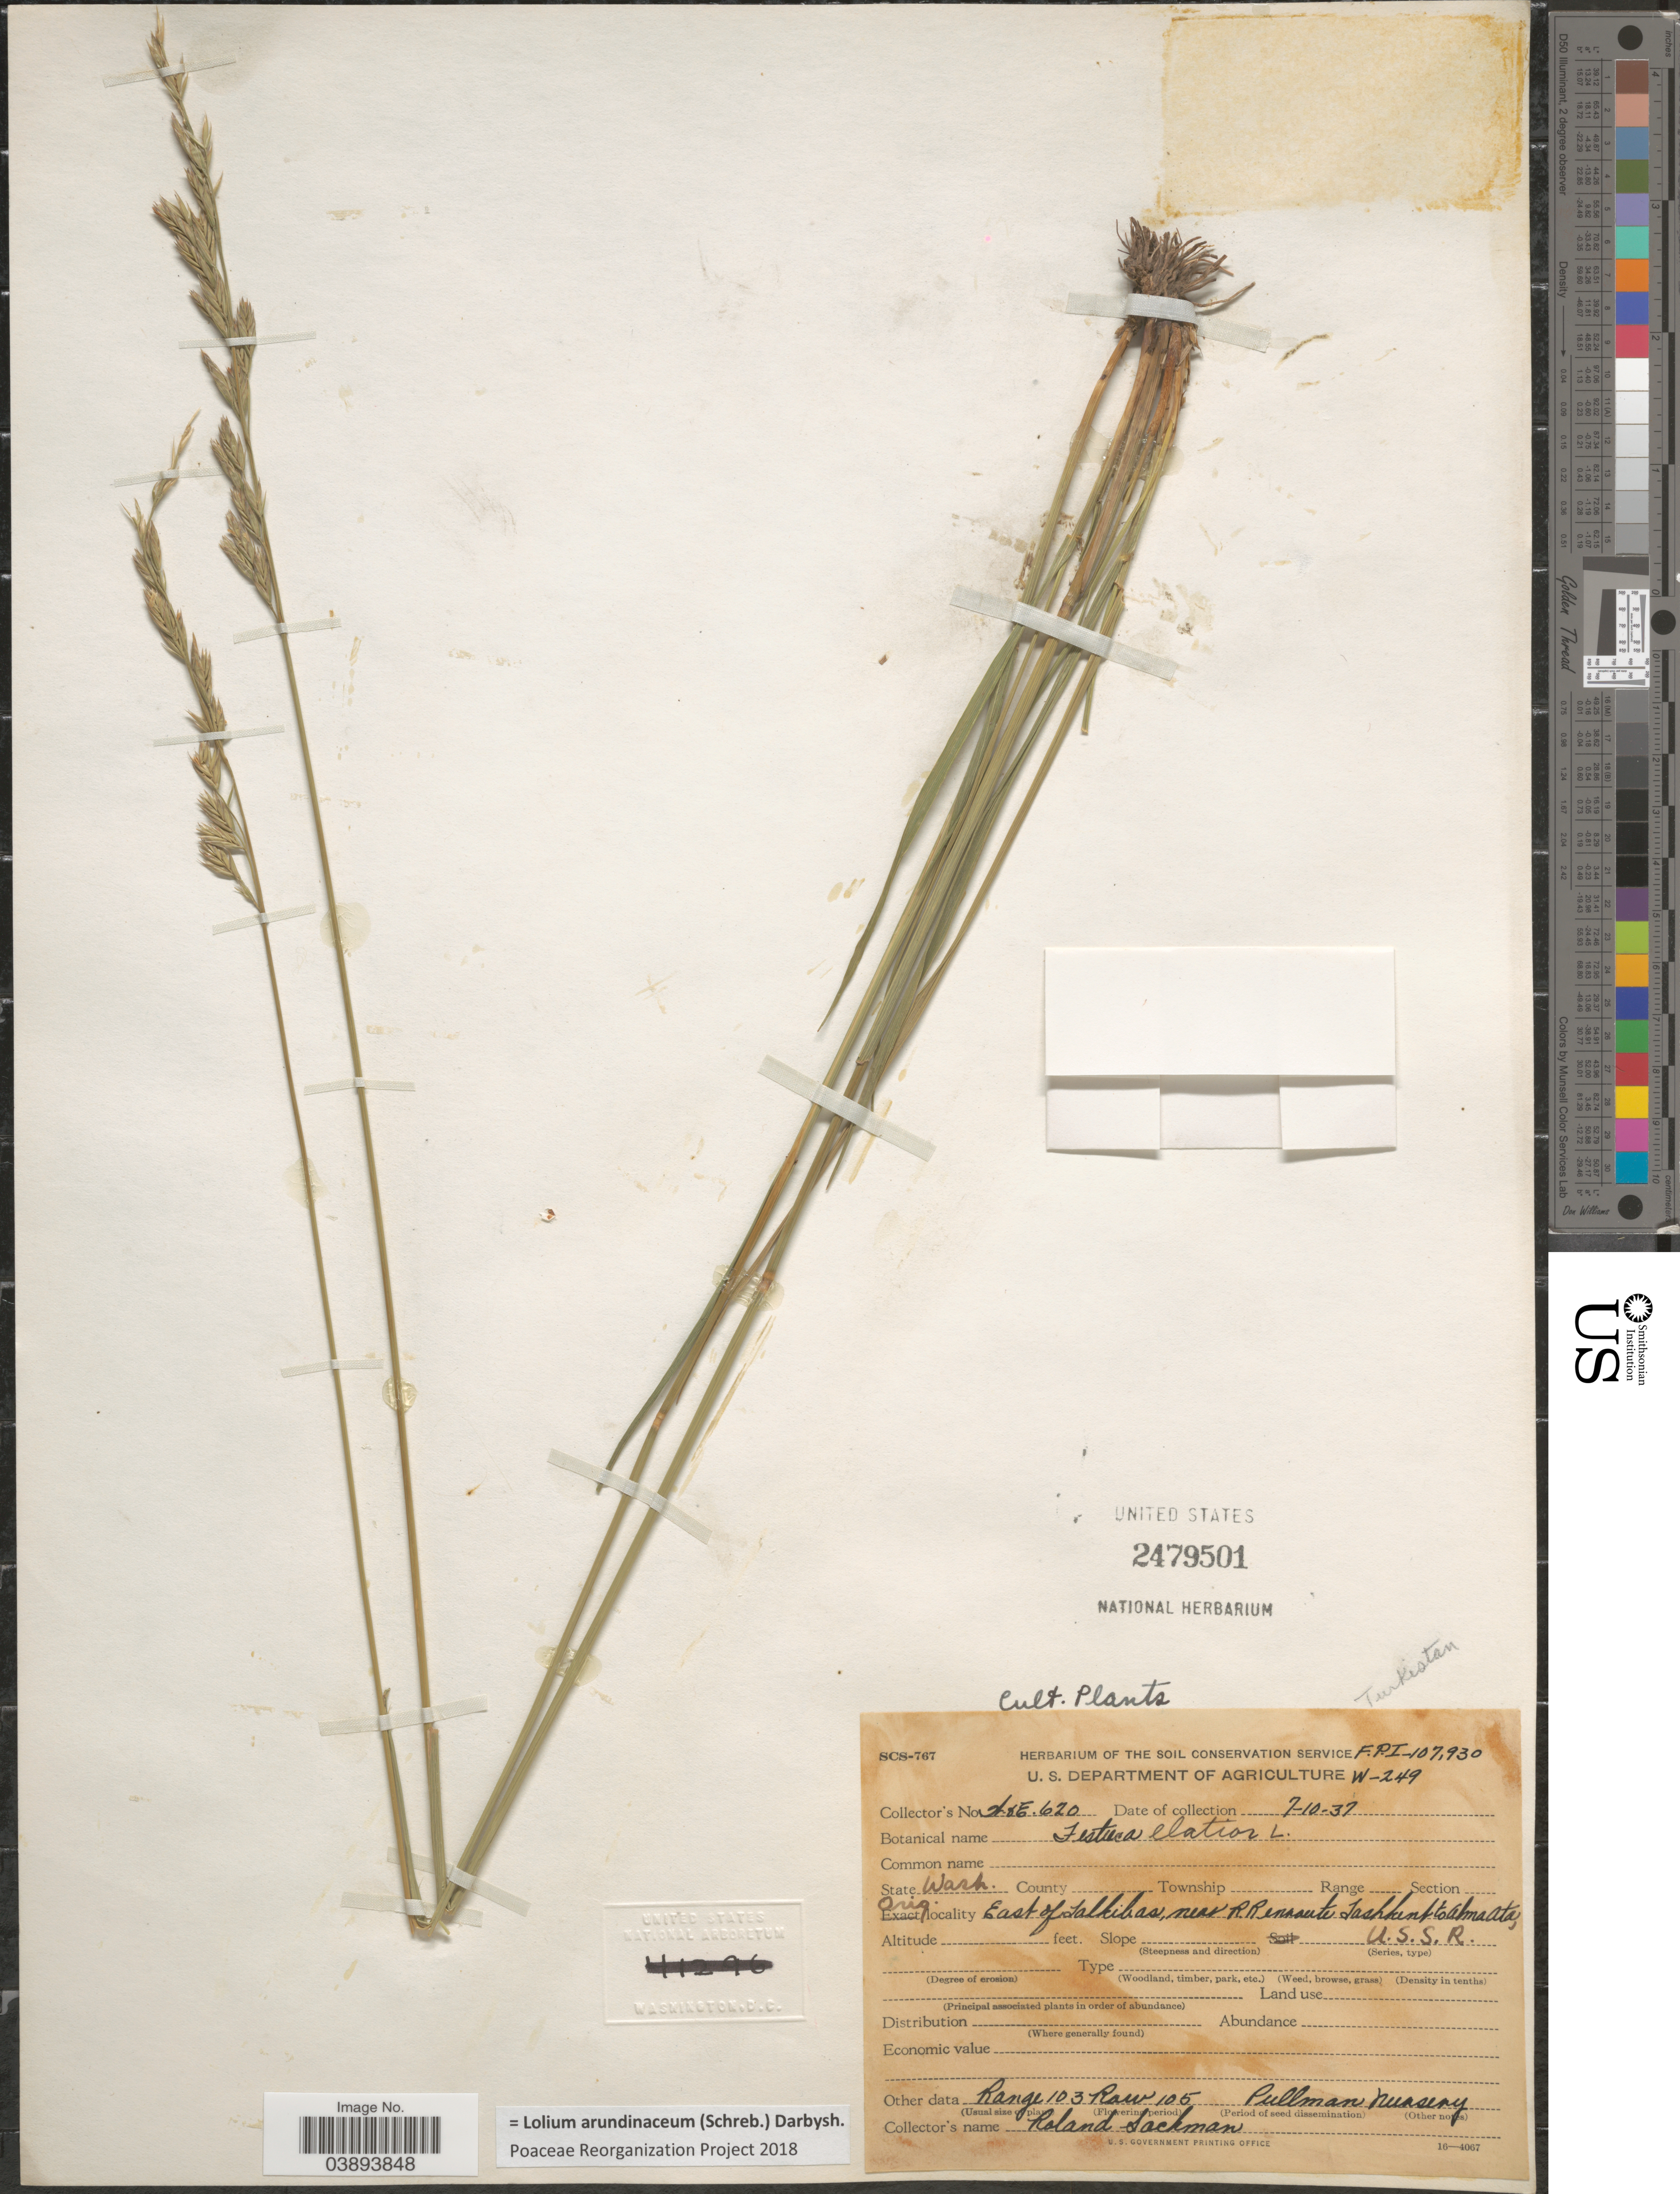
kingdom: Plantae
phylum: Tracheophyta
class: Liliopsida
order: Poales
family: Poaceae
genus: Lolium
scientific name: Lolium arundinaceum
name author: (Schreb.) Darbysh.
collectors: R. Sackman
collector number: A&E 620*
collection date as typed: Transcribed d/m/y: 10/7/37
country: United States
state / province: Washington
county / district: Whitman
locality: Range 103 Row 105. Pullman Nursery.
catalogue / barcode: US 2479501